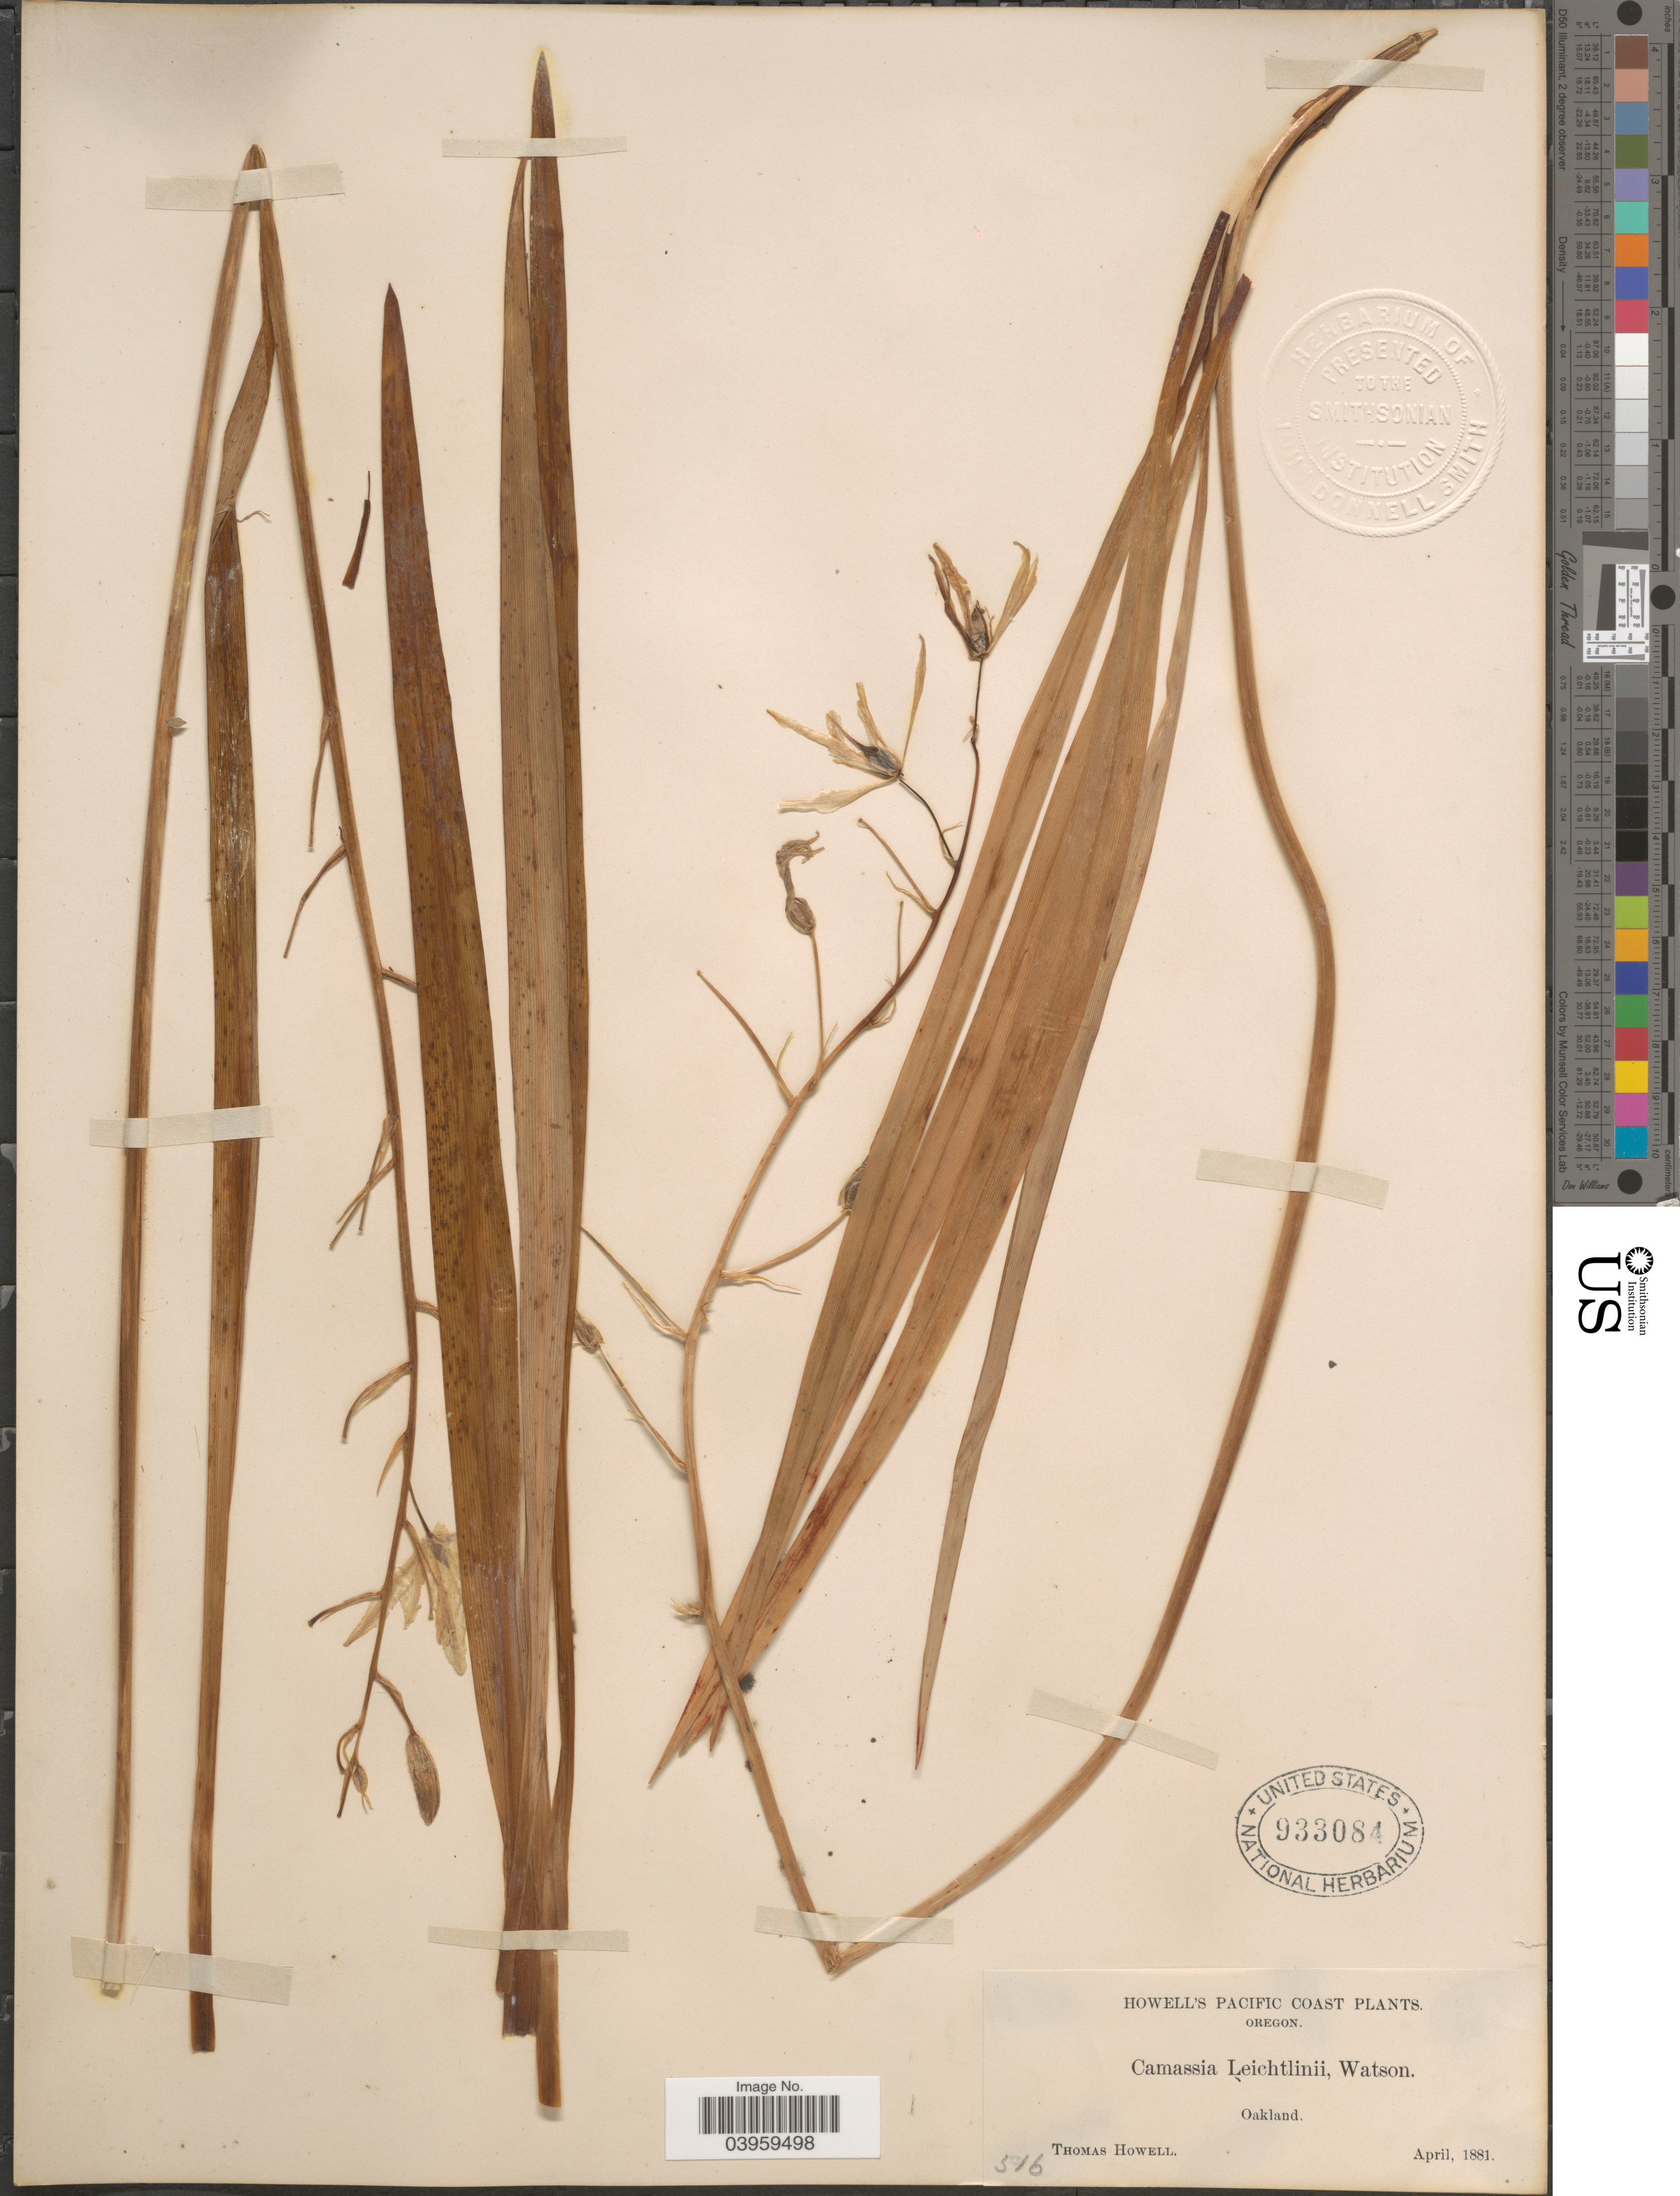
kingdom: Plantae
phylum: Tracheophyta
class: Liliopsida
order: Asparagales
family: Asparagaceae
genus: Camassia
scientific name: Camassia leichtlinii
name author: (Baker) S. Watson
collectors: T. Howell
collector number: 516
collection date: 1881-04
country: United States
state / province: Oregon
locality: Pacific Coast. Oakland.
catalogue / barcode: US 933084